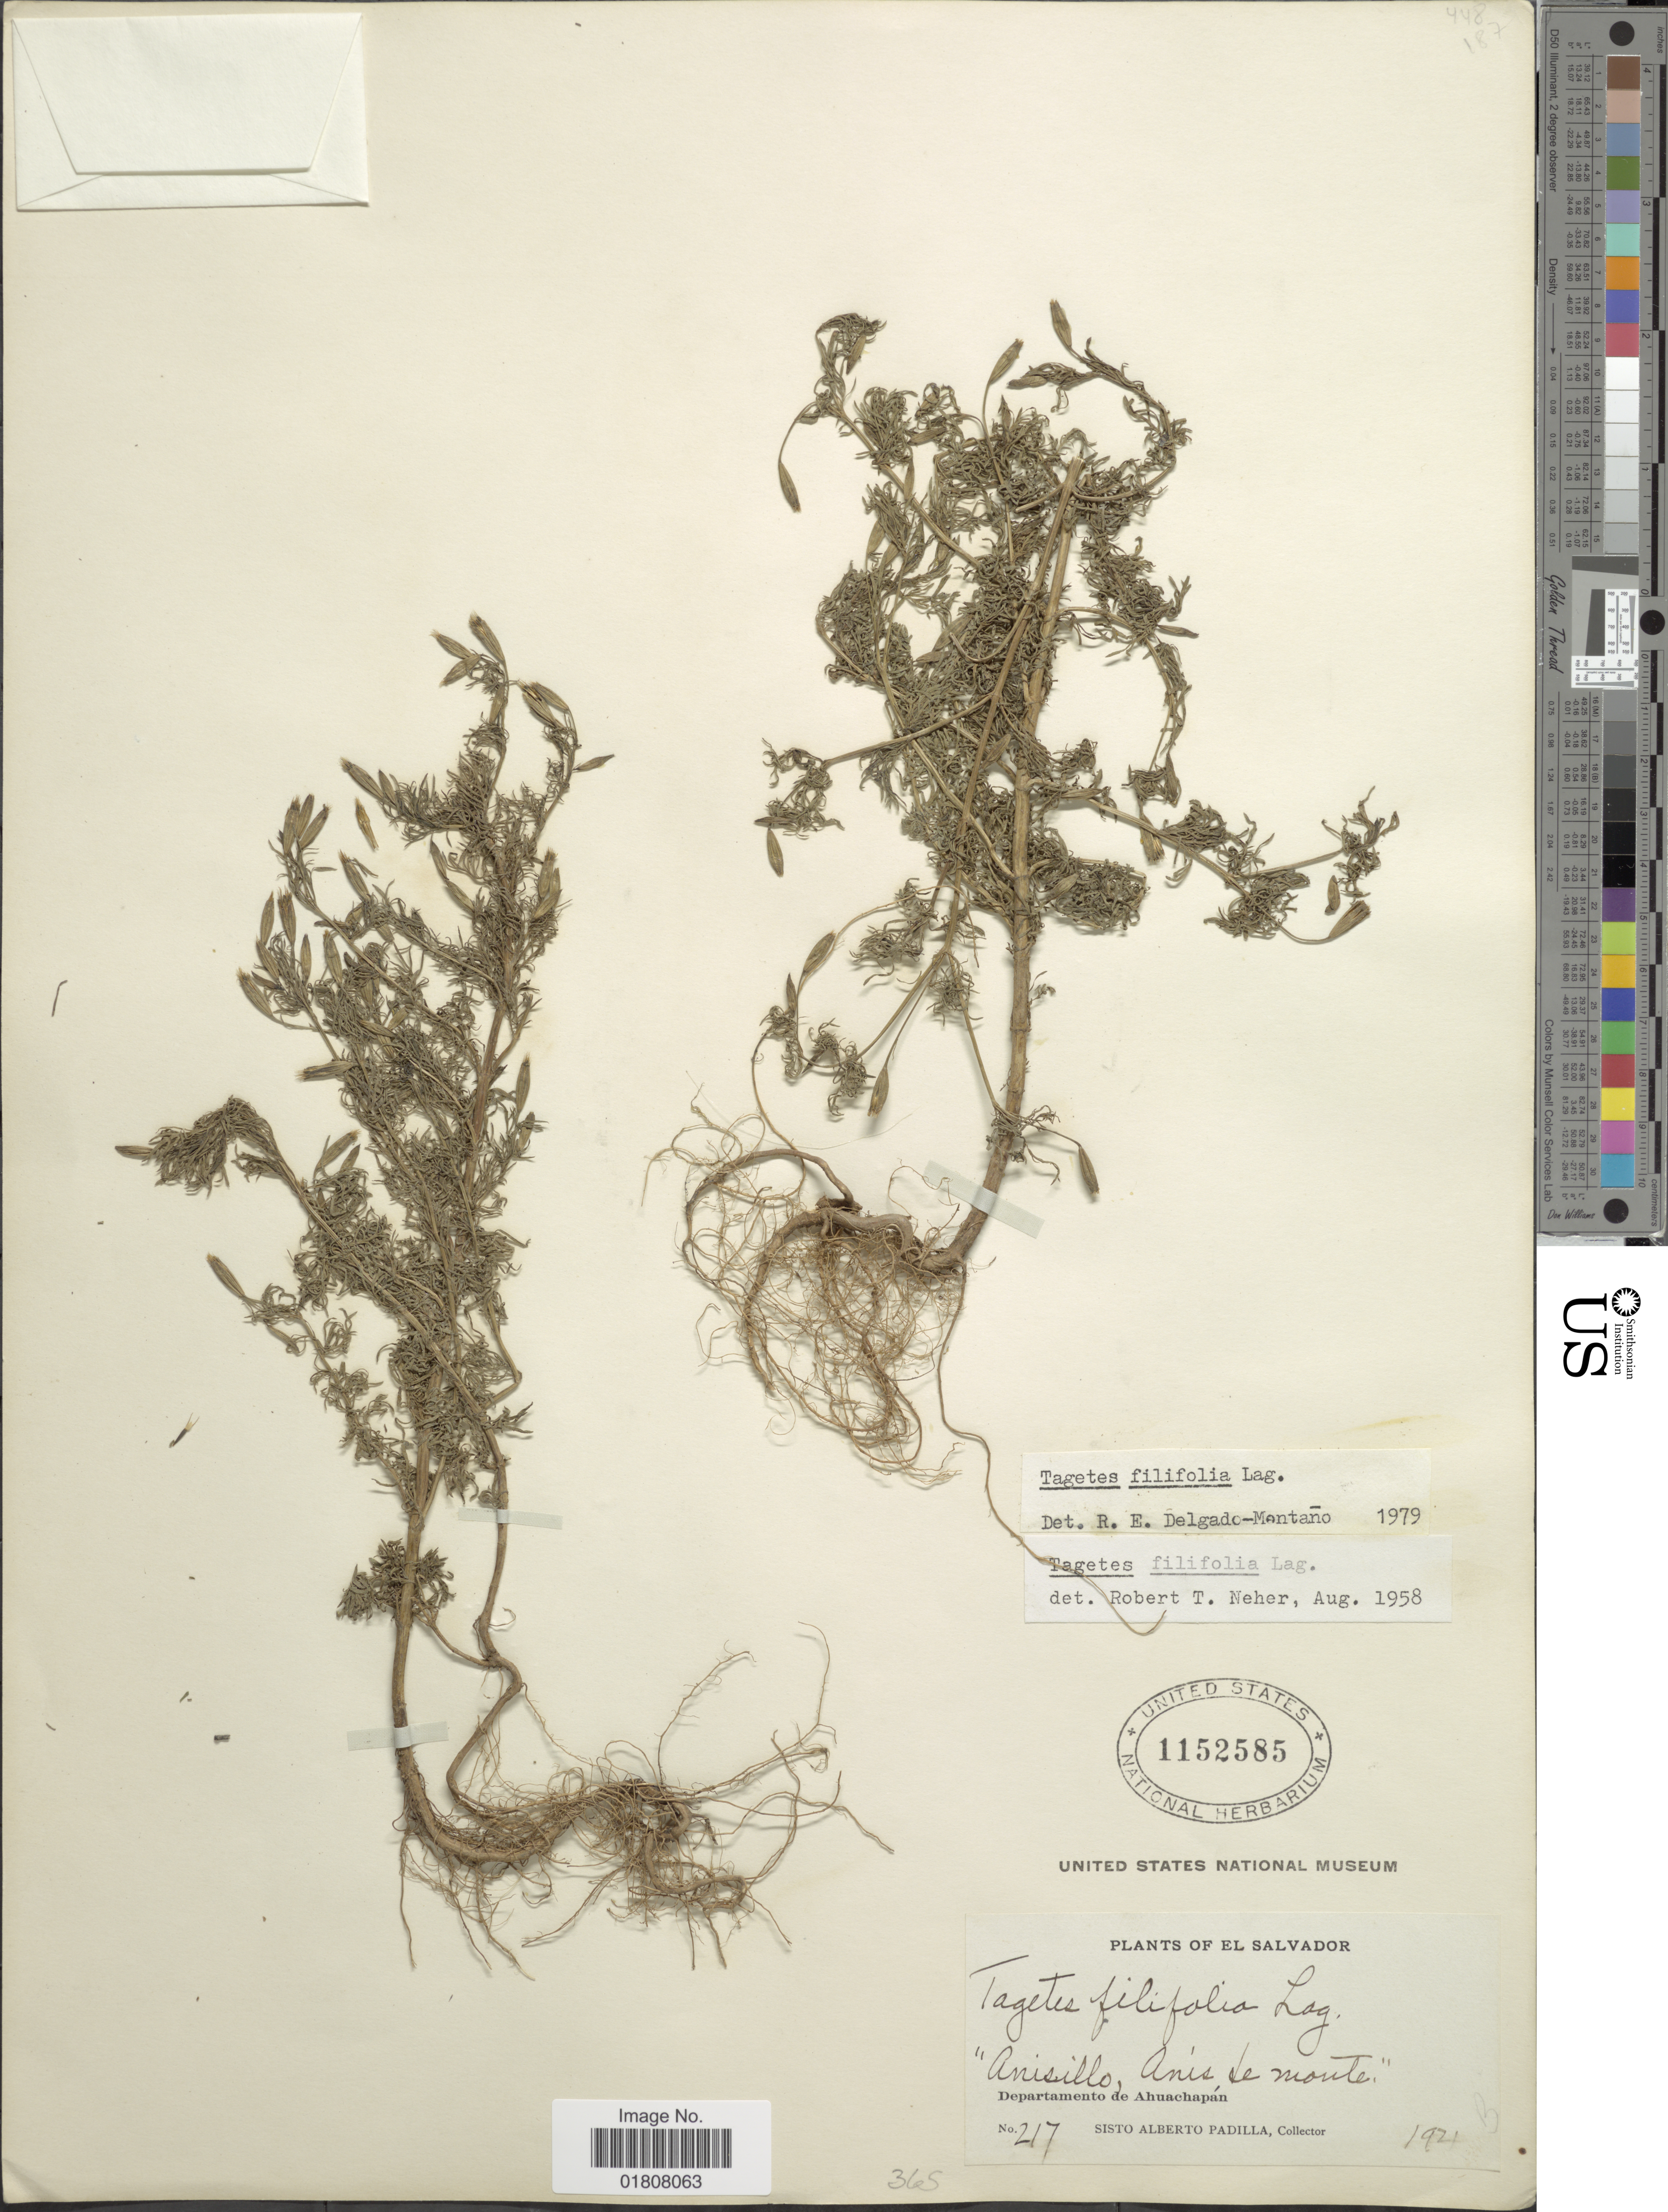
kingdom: Plantae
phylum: Tracheophyta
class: Magnoliopsida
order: Asterales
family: Asteraceae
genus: Tagetes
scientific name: Tagetes filifolia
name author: Lag.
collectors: S. A. Padilla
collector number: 217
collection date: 1921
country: El Salvador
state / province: Ahuachapan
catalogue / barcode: US 1152585